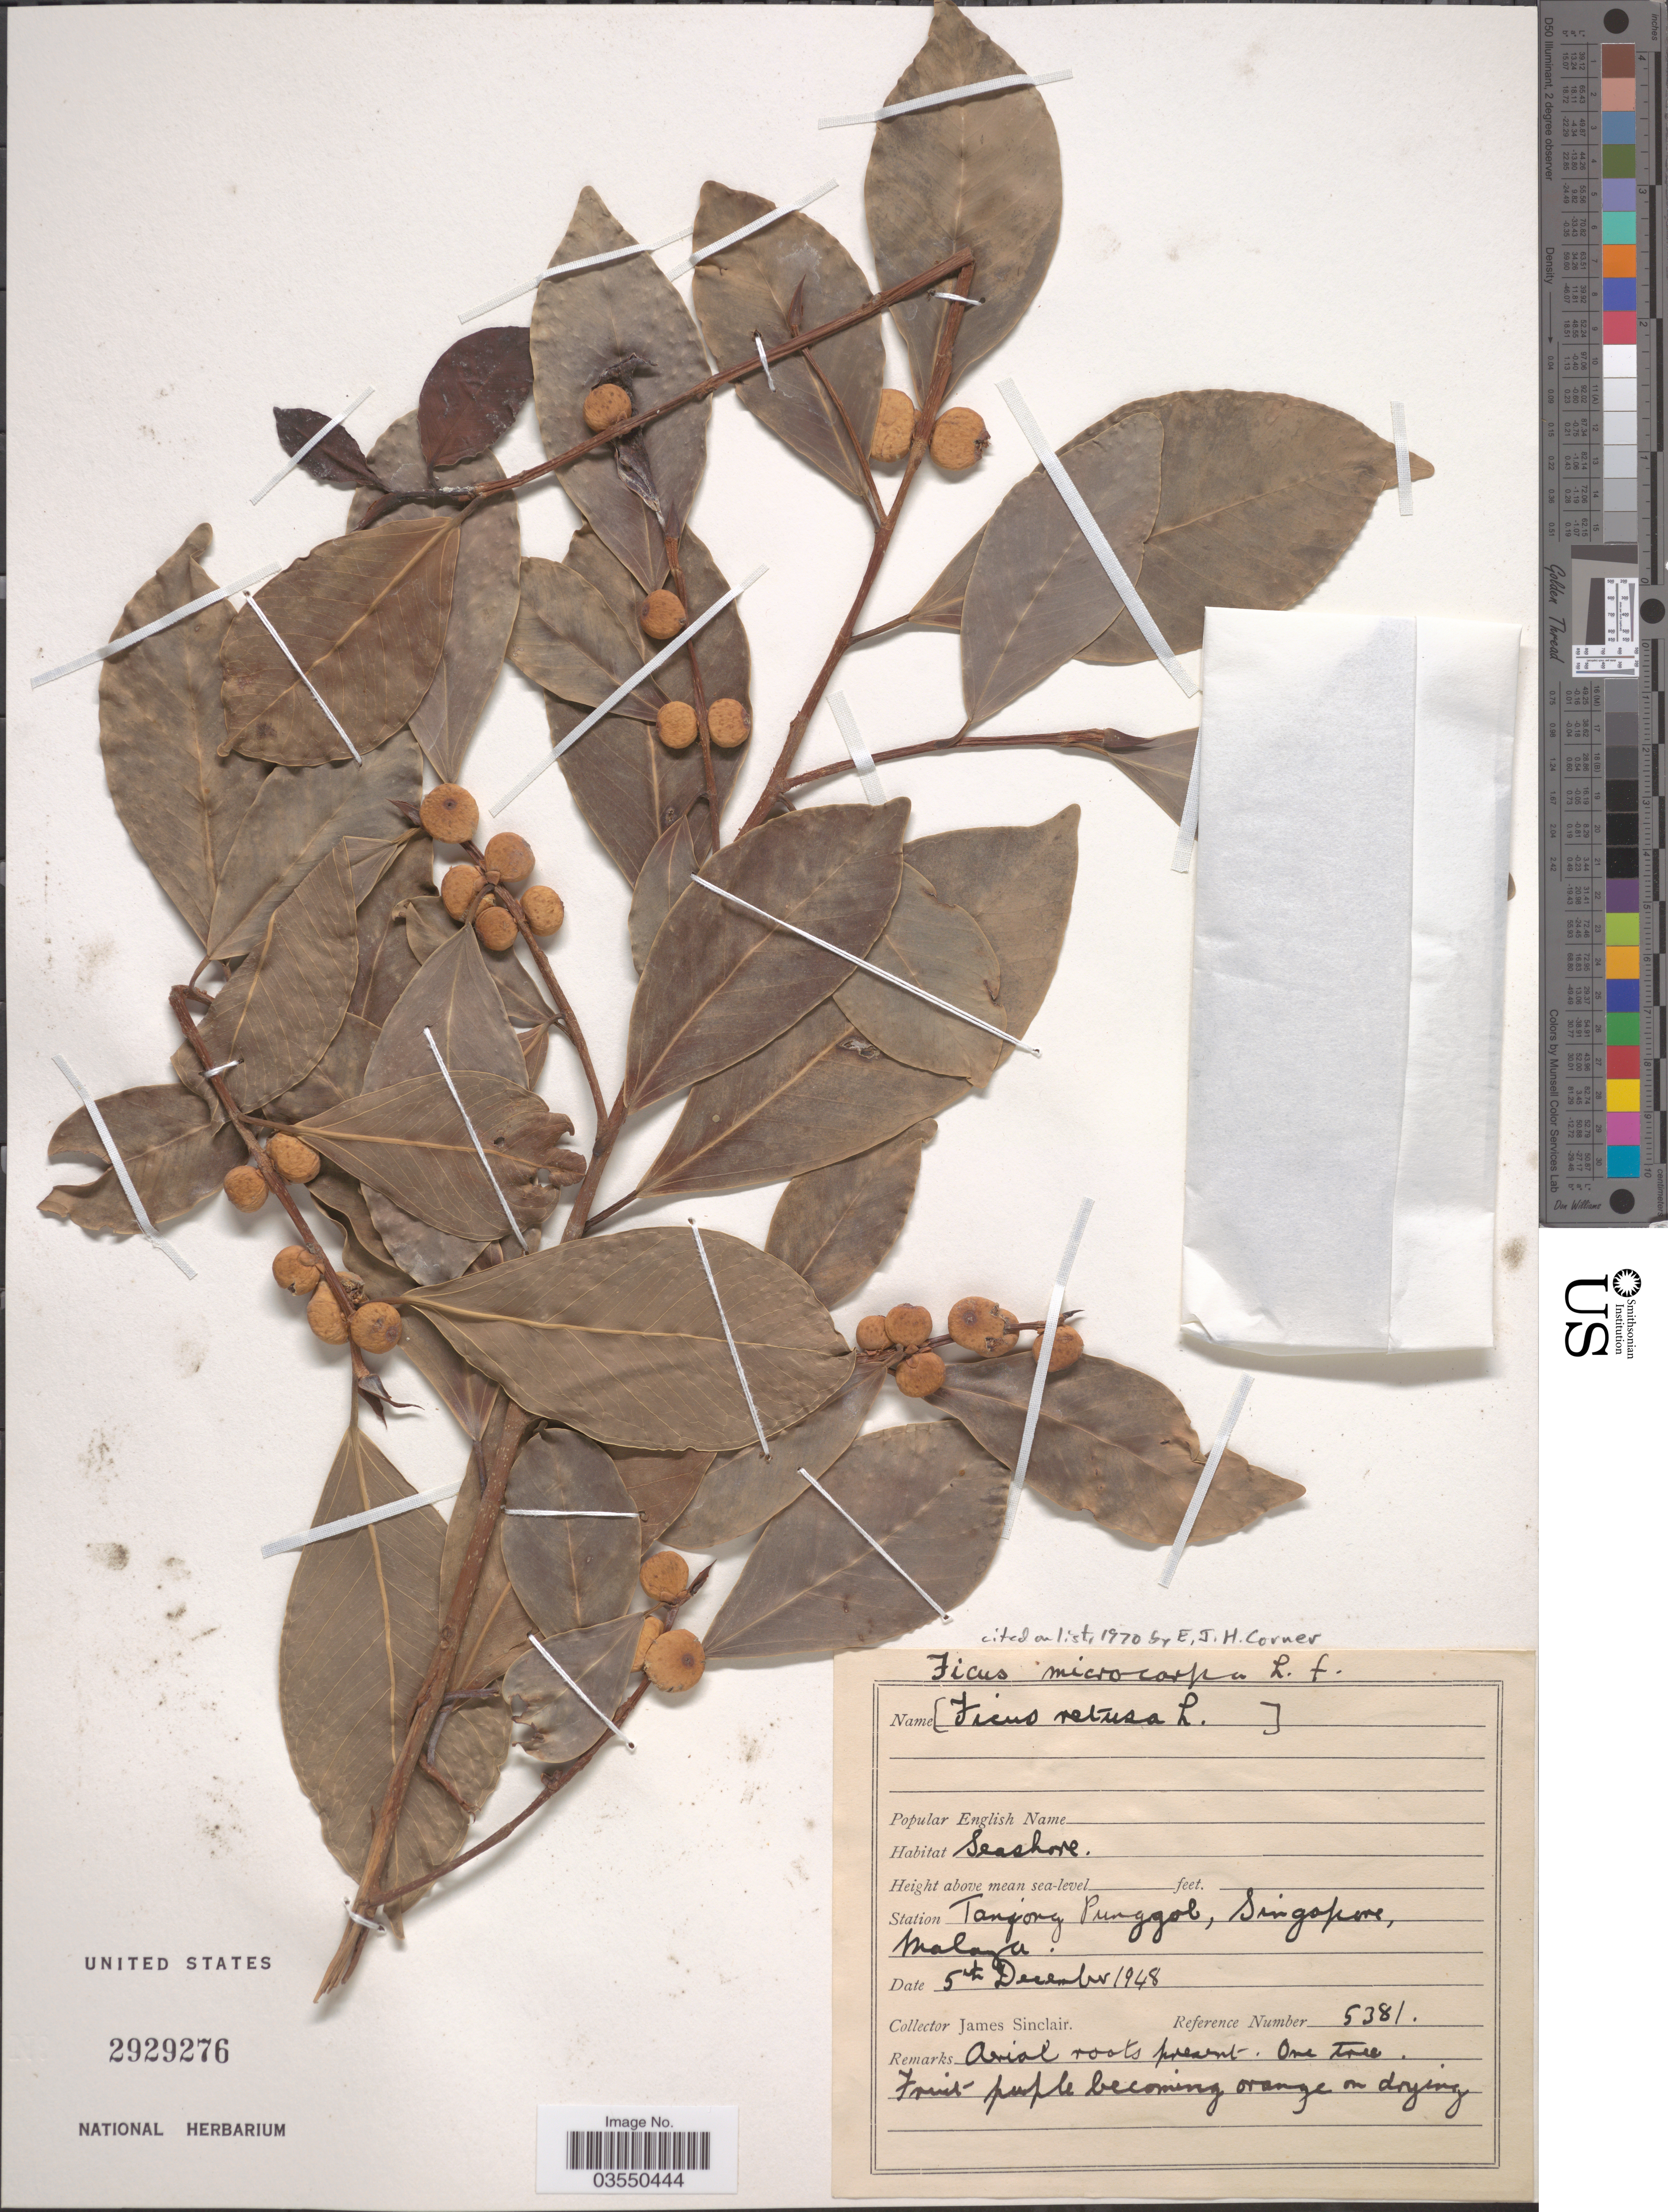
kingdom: Plantae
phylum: Tracheophyta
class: Magnoliopsida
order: Rosales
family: Moraceae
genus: Ficus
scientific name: Ficus microcarpa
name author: L. f.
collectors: J. Sinclair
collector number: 5381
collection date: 1948-12-05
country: Singapore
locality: Station Tanjong Punggol, Malaya.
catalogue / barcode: US 2929276